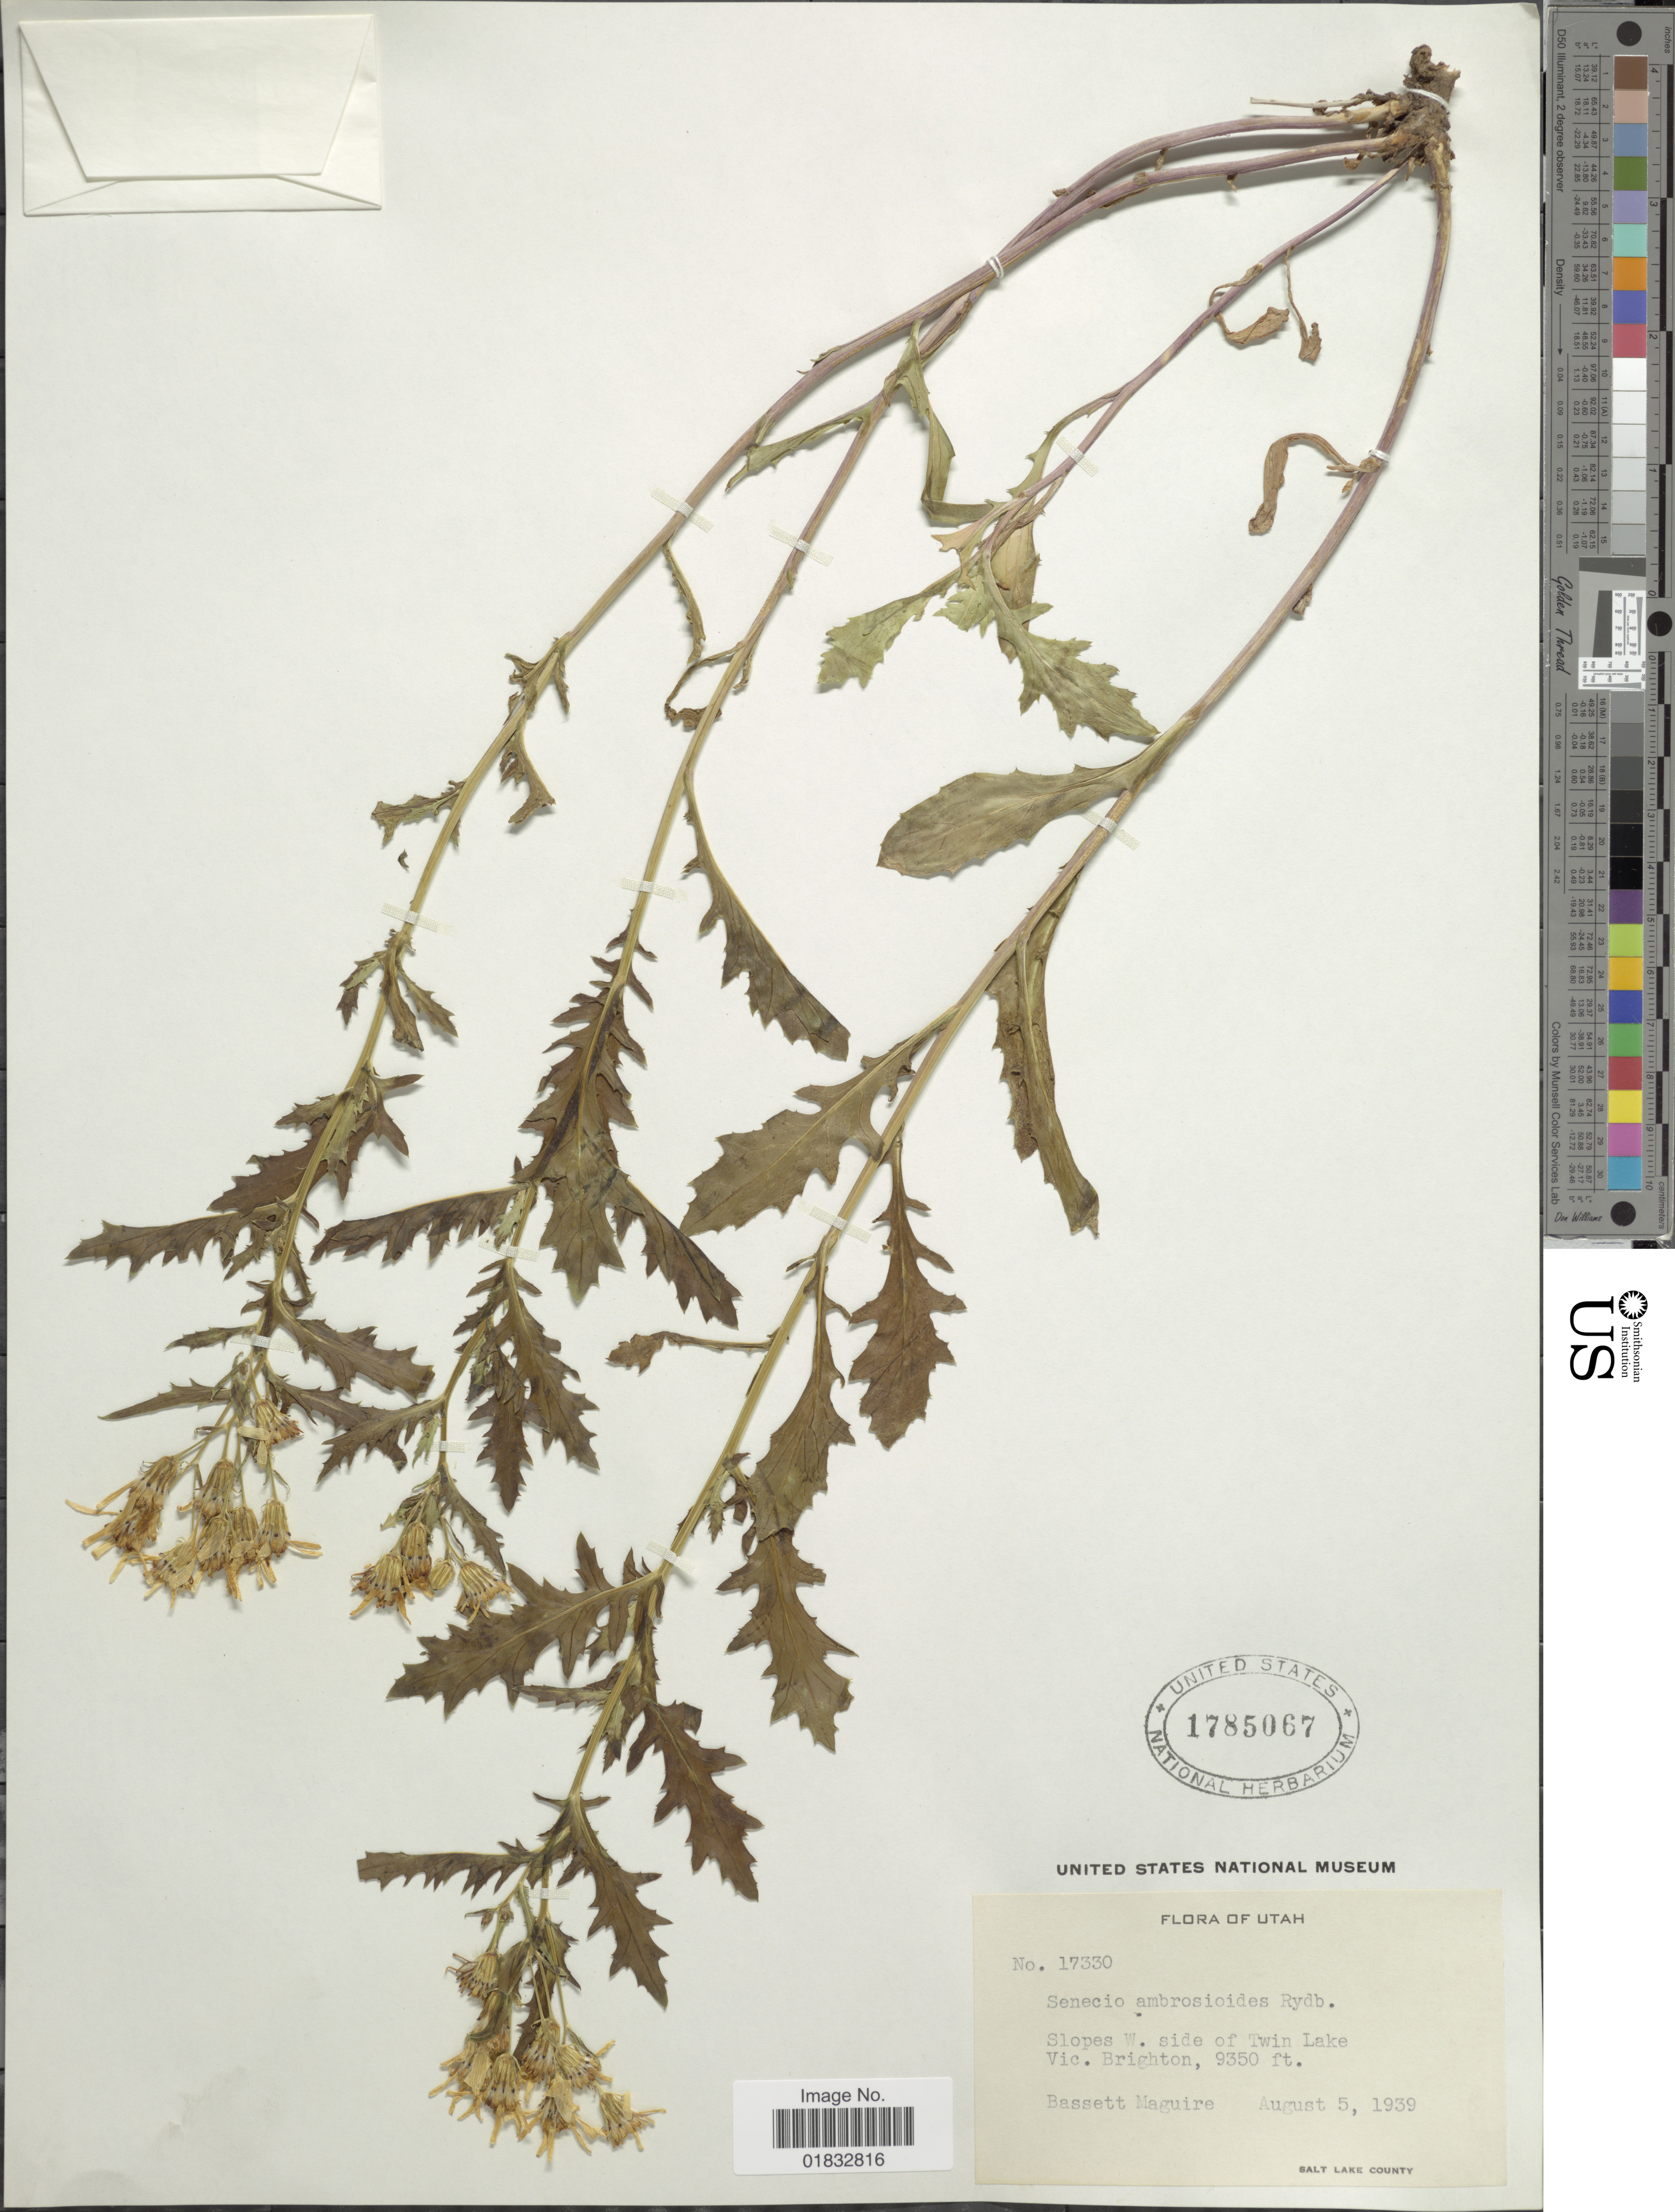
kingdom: Plantae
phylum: Tracheophyta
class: Magnoliopsida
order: Asterales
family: Asteraceae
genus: Senecio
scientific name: Senecio eremophilus var. kingii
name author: (Rydb.) Greenm.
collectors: B. Maguire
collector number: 17330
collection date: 1939-08-05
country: United States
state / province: Utah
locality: Slopes W.side of Twin Lake Vic. Brighton, Salt Lake County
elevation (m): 2850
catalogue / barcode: US 1785067